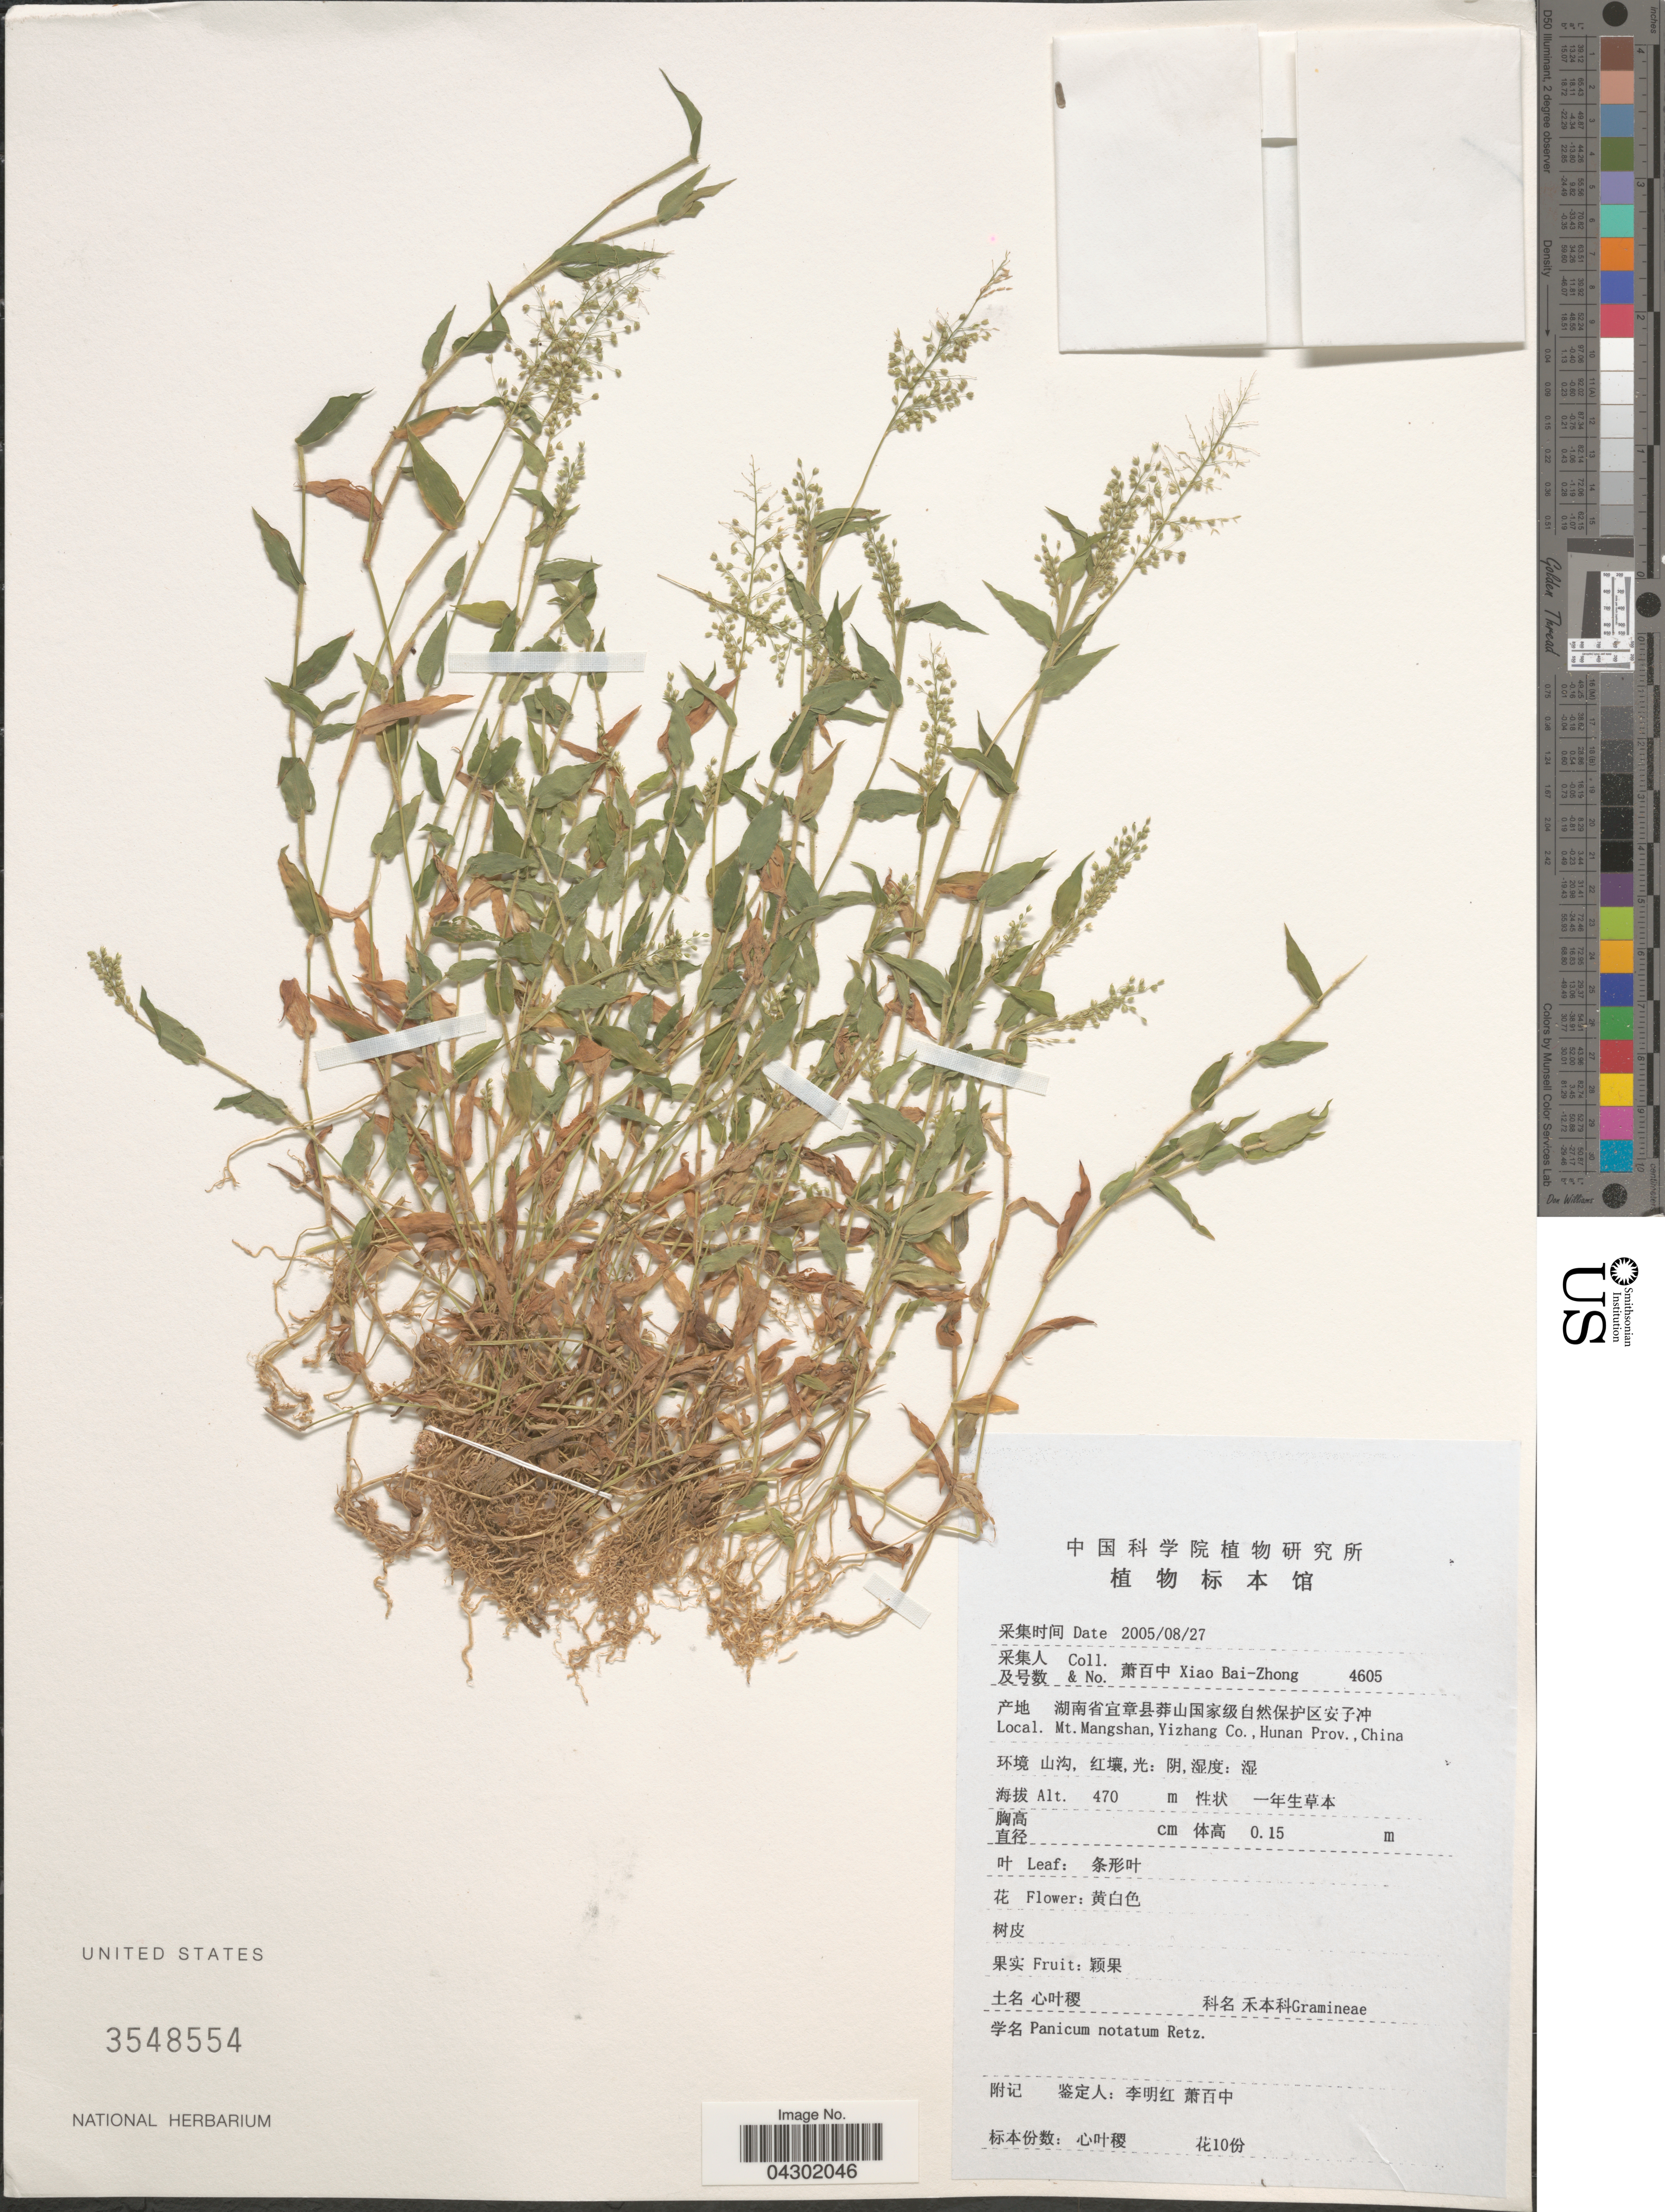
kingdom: Plantae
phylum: Tracheophyta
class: Liliopsida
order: Poales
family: Poaceae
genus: Panicum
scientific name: Panicum notatum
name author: Retz.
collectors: B. Z. Xiao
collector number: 4605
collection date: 2005-08-27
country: China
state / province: Hunan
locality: Mt. Mangshan, Yizhang Co.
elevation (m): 470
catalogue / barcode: US 3548554